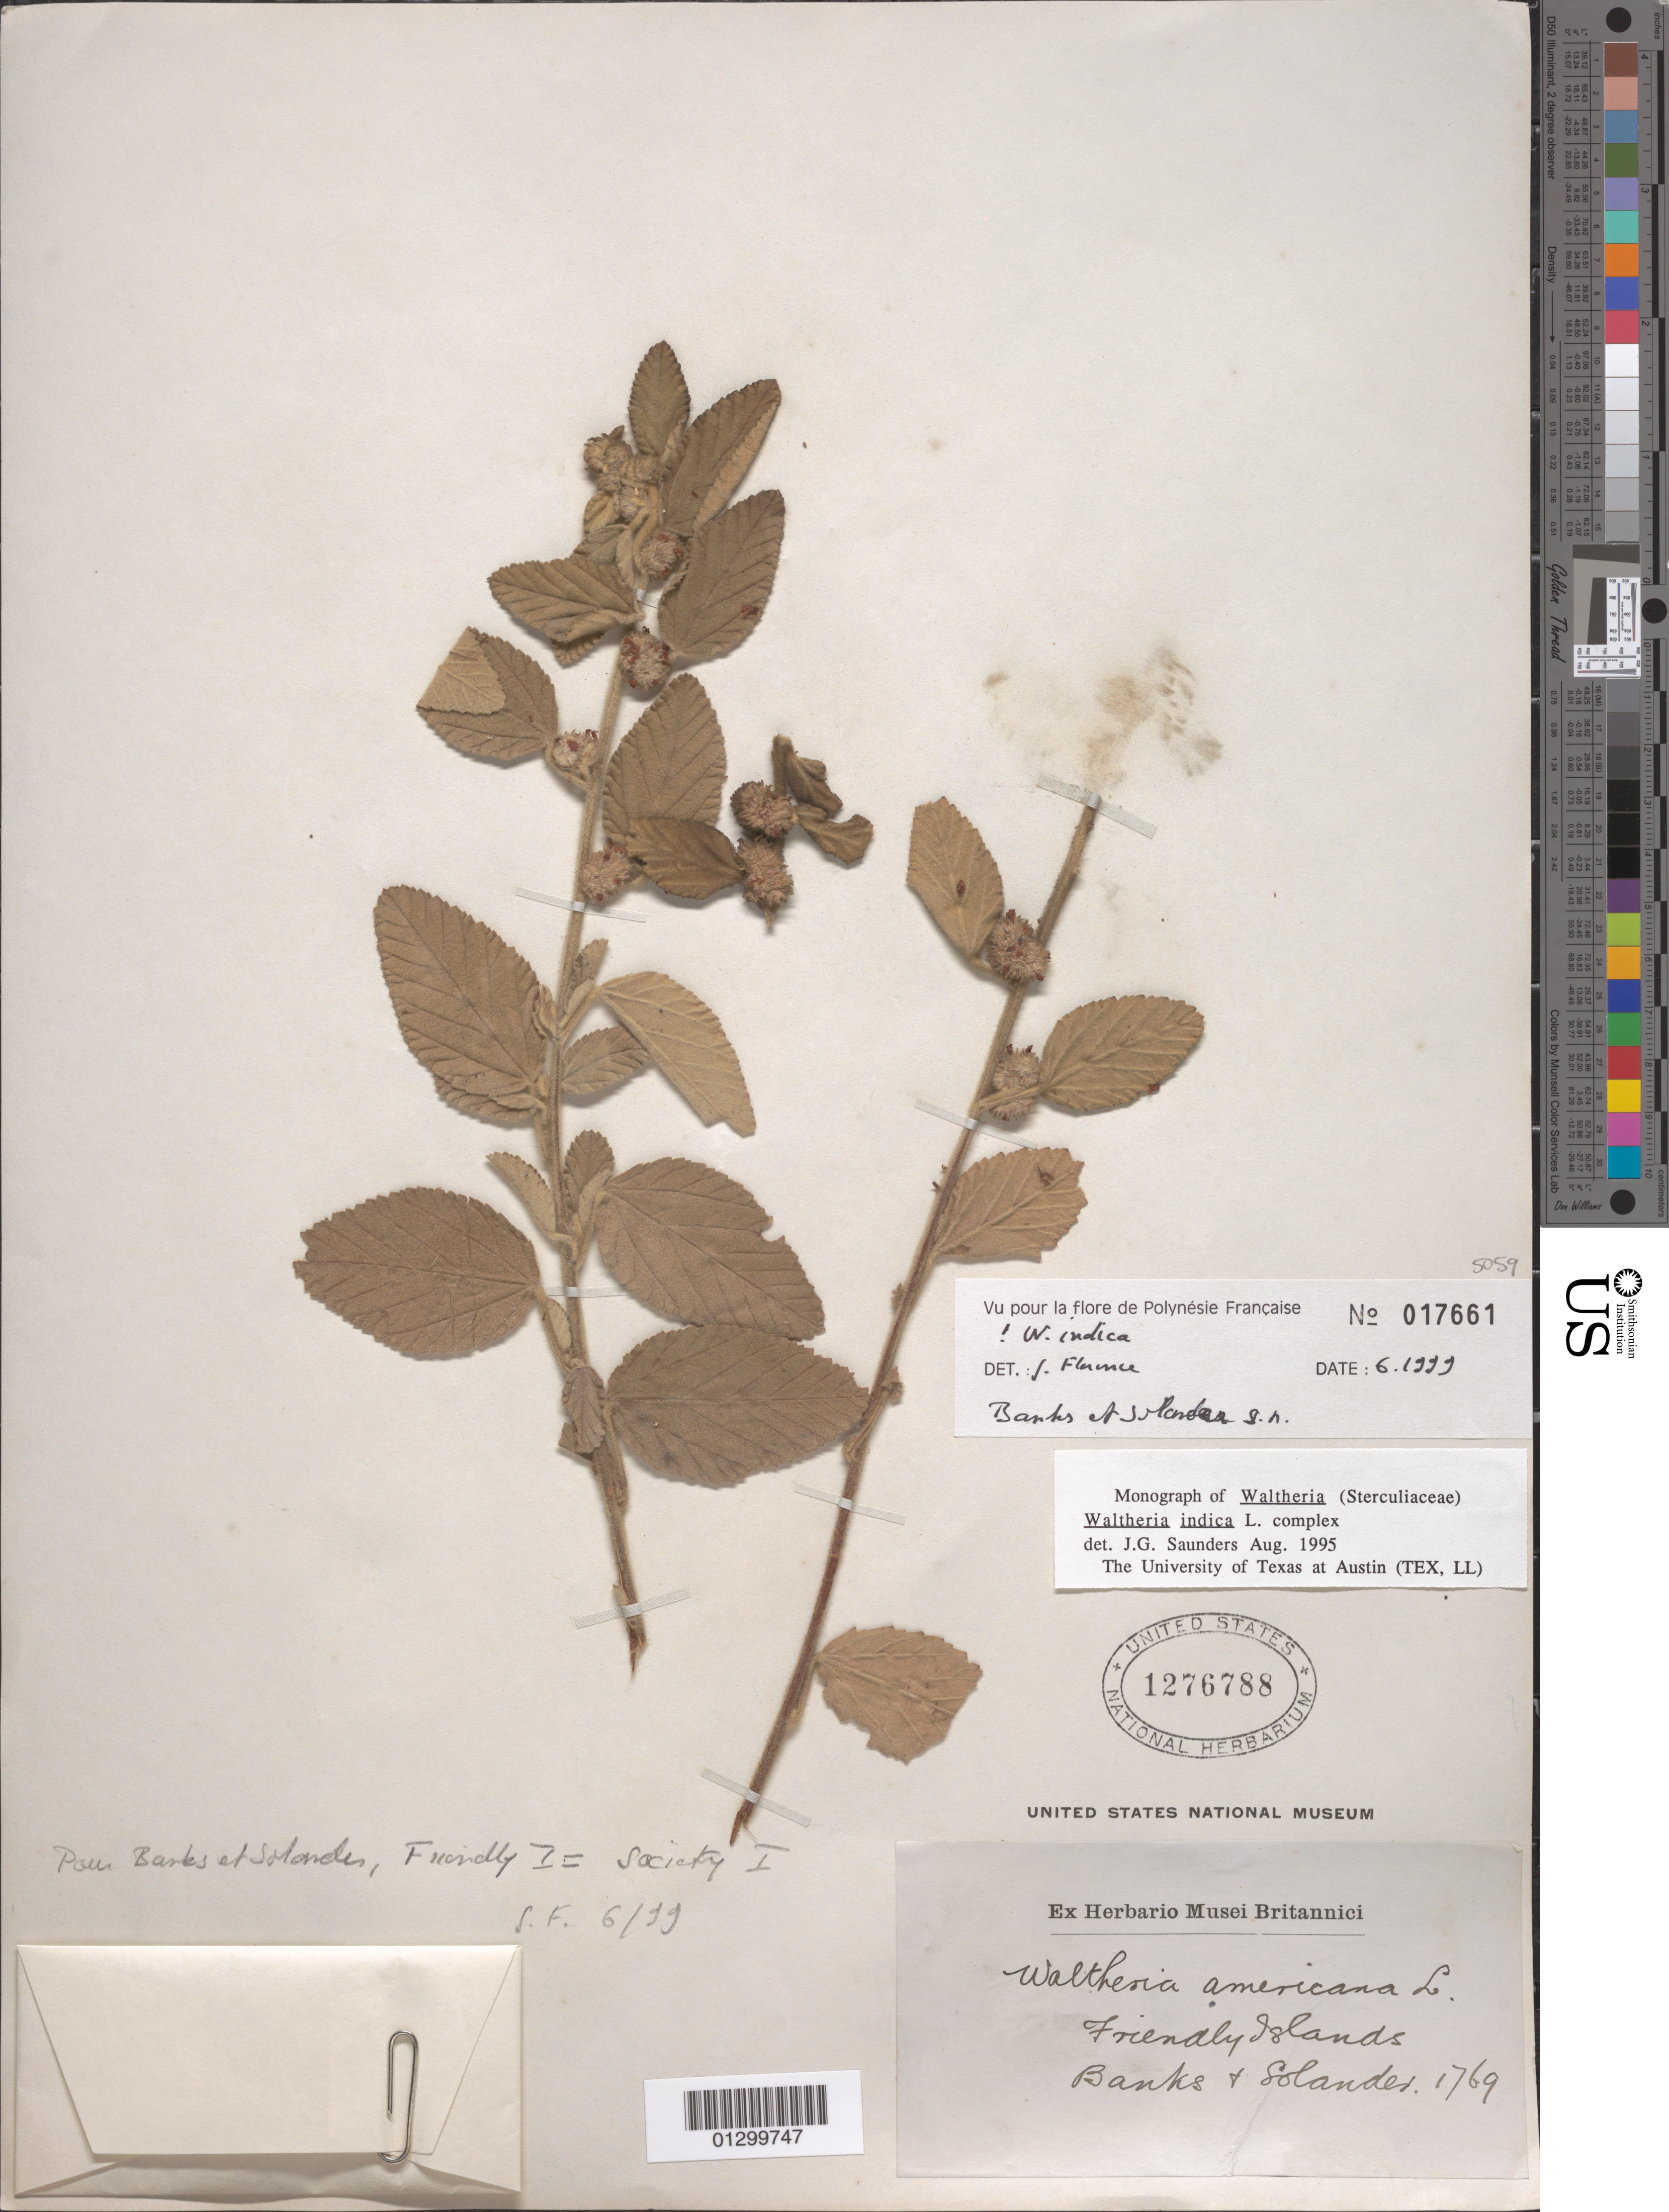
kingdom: Plantae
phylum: Tracheophyta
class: Magnoliopsida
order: Malvales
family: Malvaceae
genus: Waltheria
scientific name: Waltheria indica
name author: L.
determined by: Florence, J.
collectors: J. Banks & D. C. Solander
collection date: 1769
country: Tonga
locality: Friendly Islands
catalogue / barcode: US 1276788